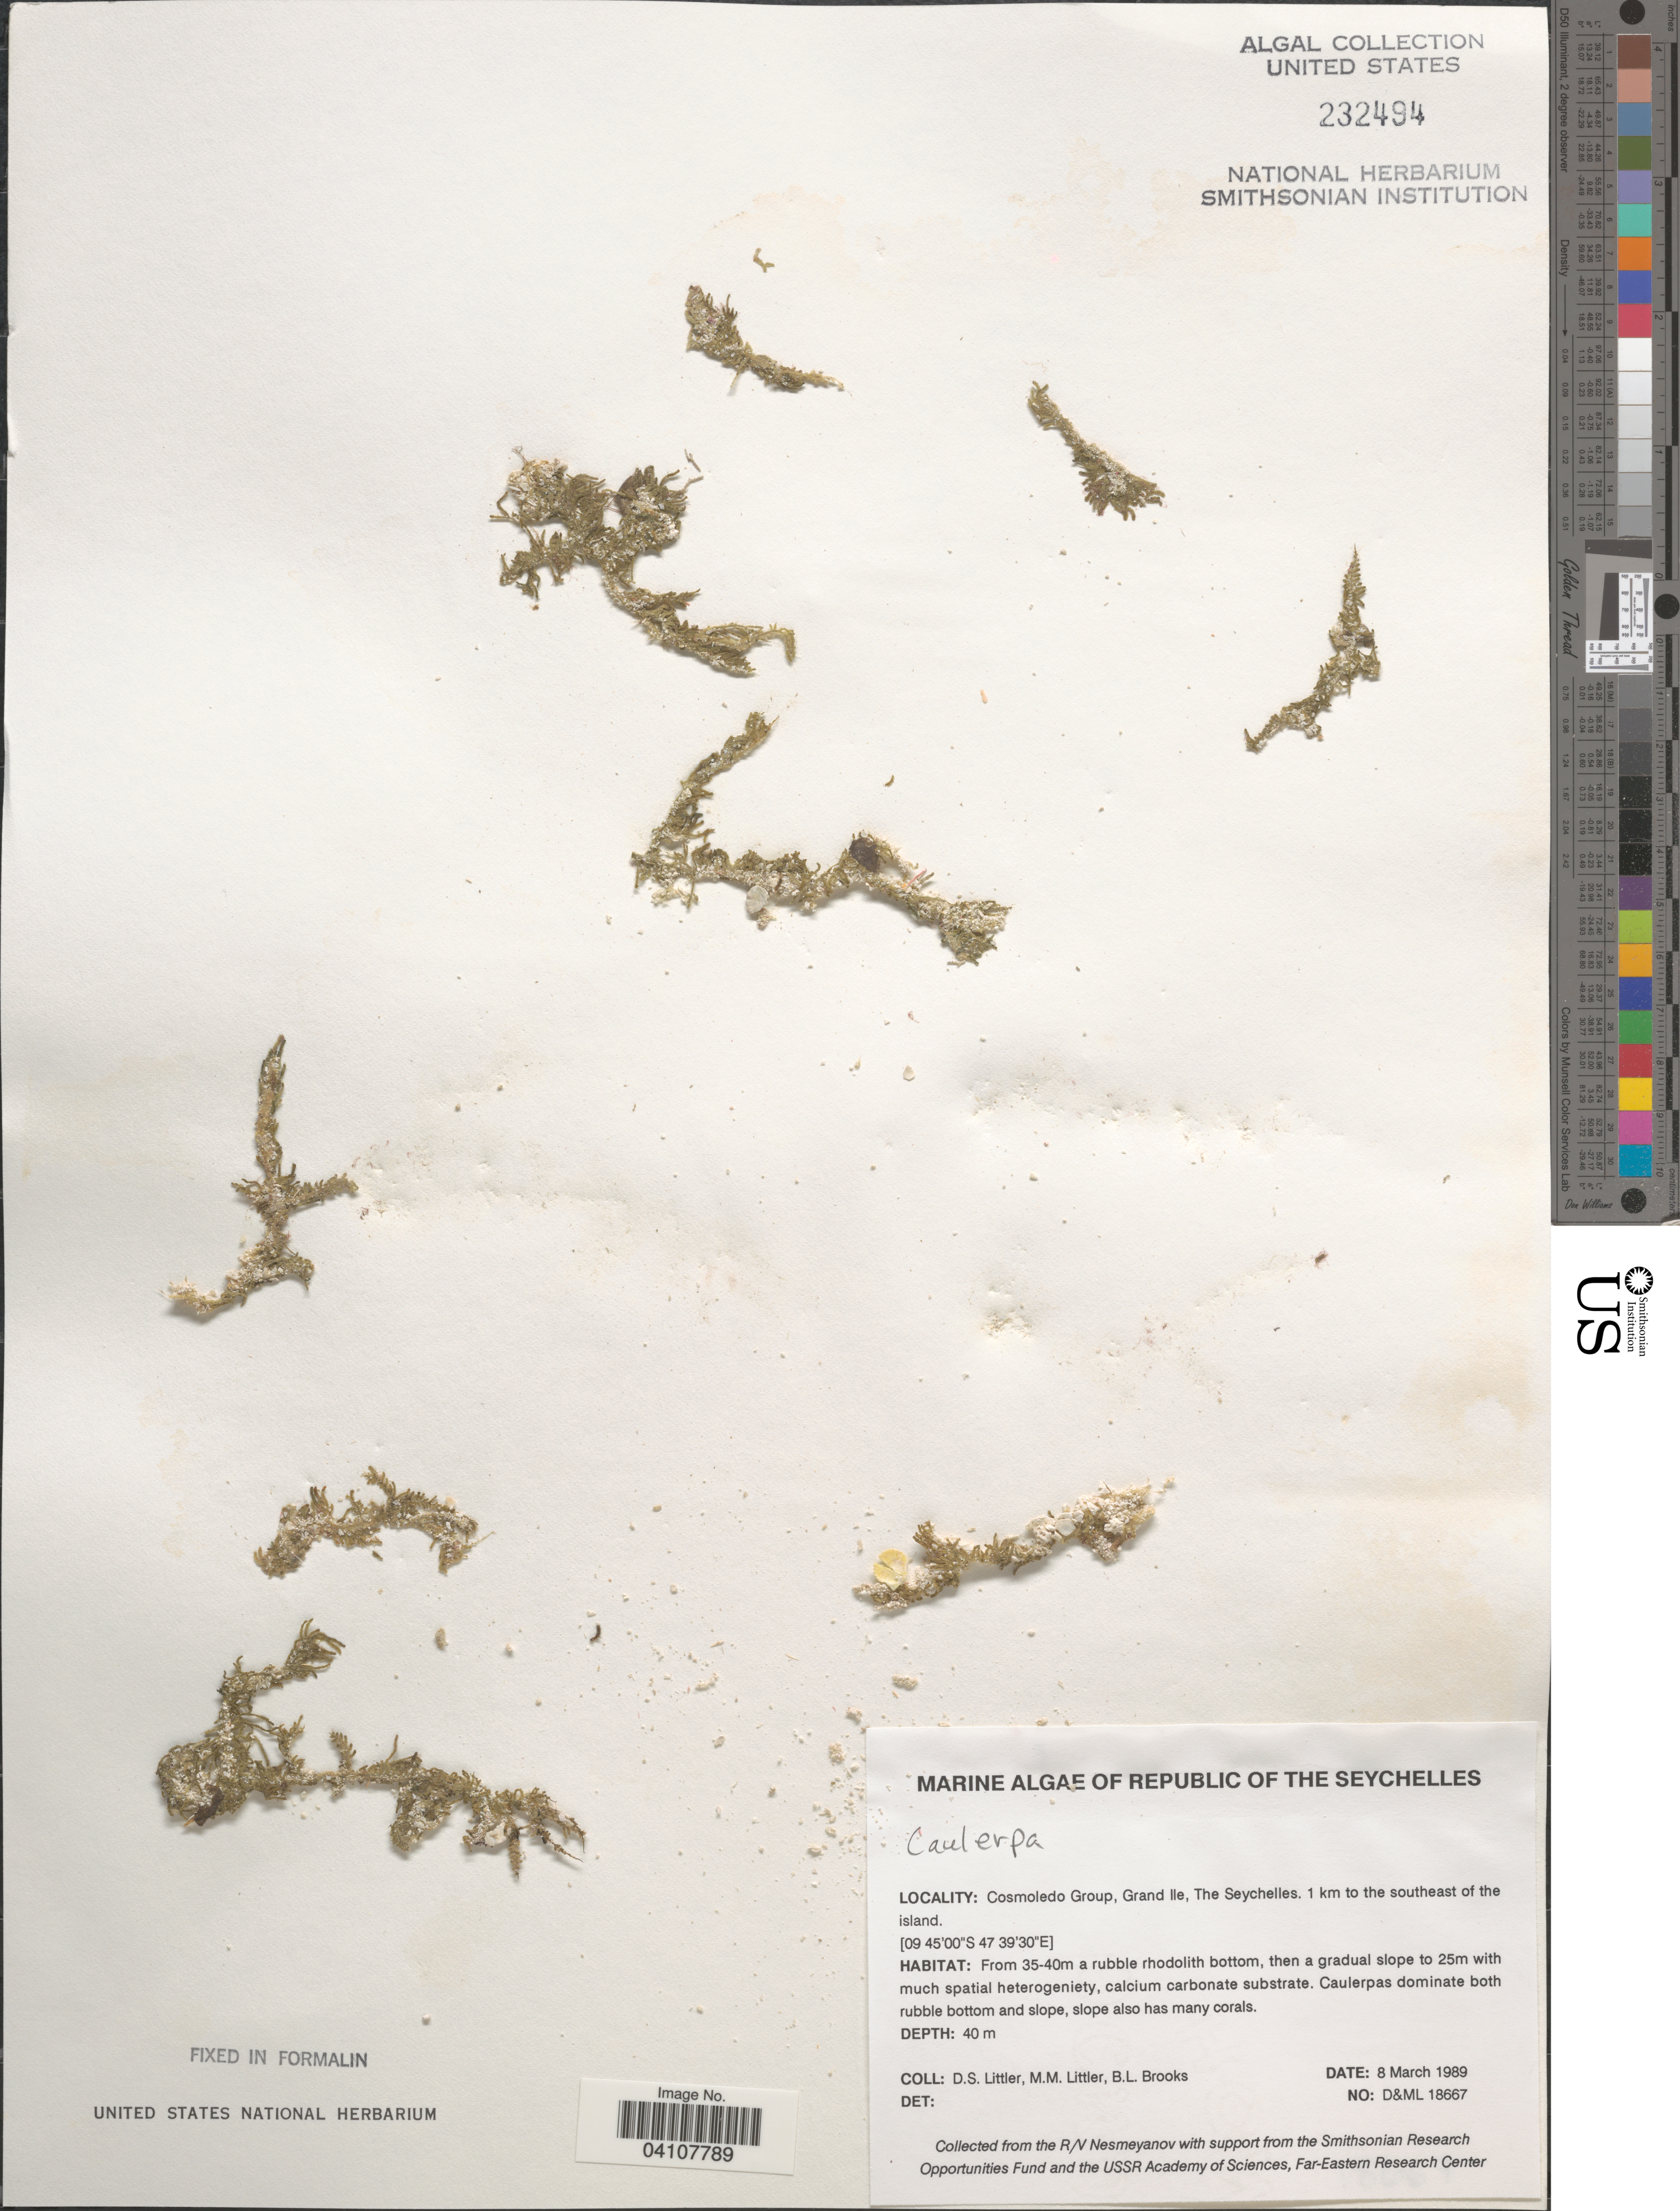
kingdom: Plantae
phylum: Chlorophyta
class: Ulvophyceae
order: Bryopsidales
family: Caulerpaceae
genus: Caulerpa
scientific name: Caulerpa sp.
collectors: D. S. Littler & B. Brooks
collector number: D&ML18667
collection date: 1989-03-08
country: Seychelles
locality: Republic of the Seychelles. Cosmoledo Group, Grand Ile. 1 km to the southeast of the island.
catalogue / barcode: US 232494